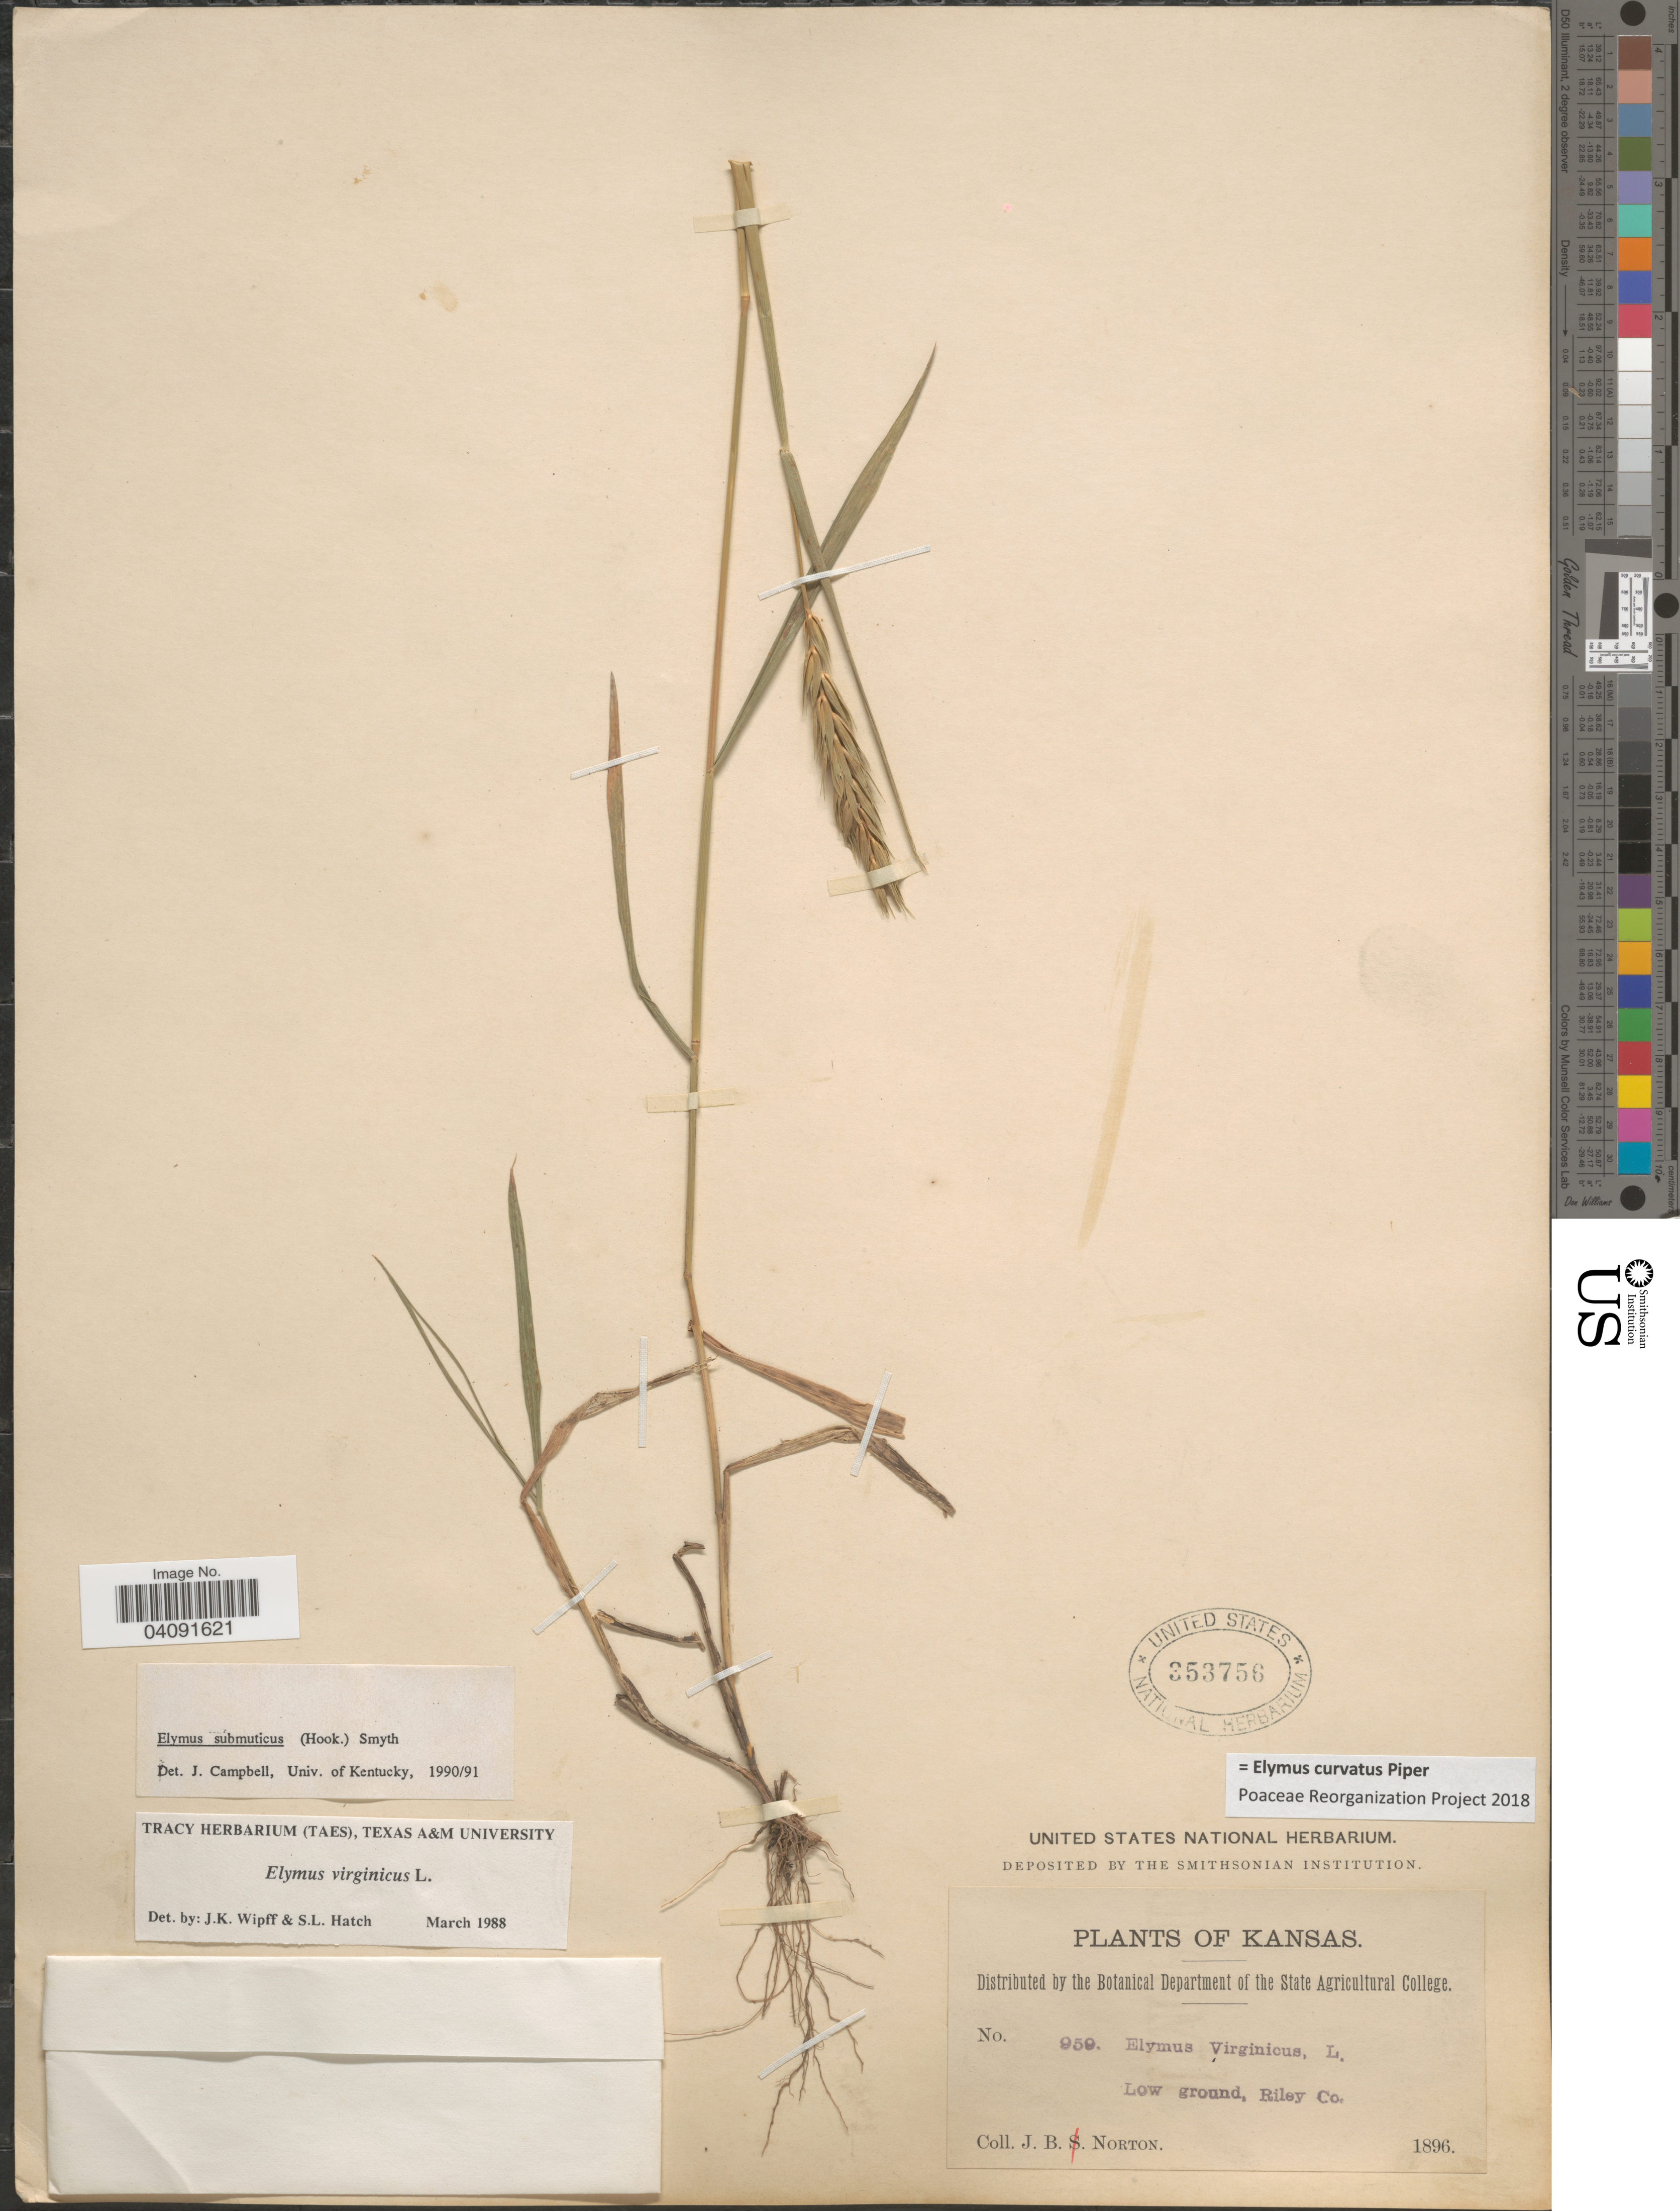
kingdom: Plantae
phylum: Tracheophyta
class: Liliopsida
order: Poales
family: Poaceae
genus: Elymus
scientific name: Elymus donianus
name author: (F.B. White) Á. Löve & D. Löve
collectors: J. B. Norton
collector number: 959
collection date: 1896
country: United States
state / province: Kansas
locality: Low ground, Riley Co.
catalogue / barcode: US 353756